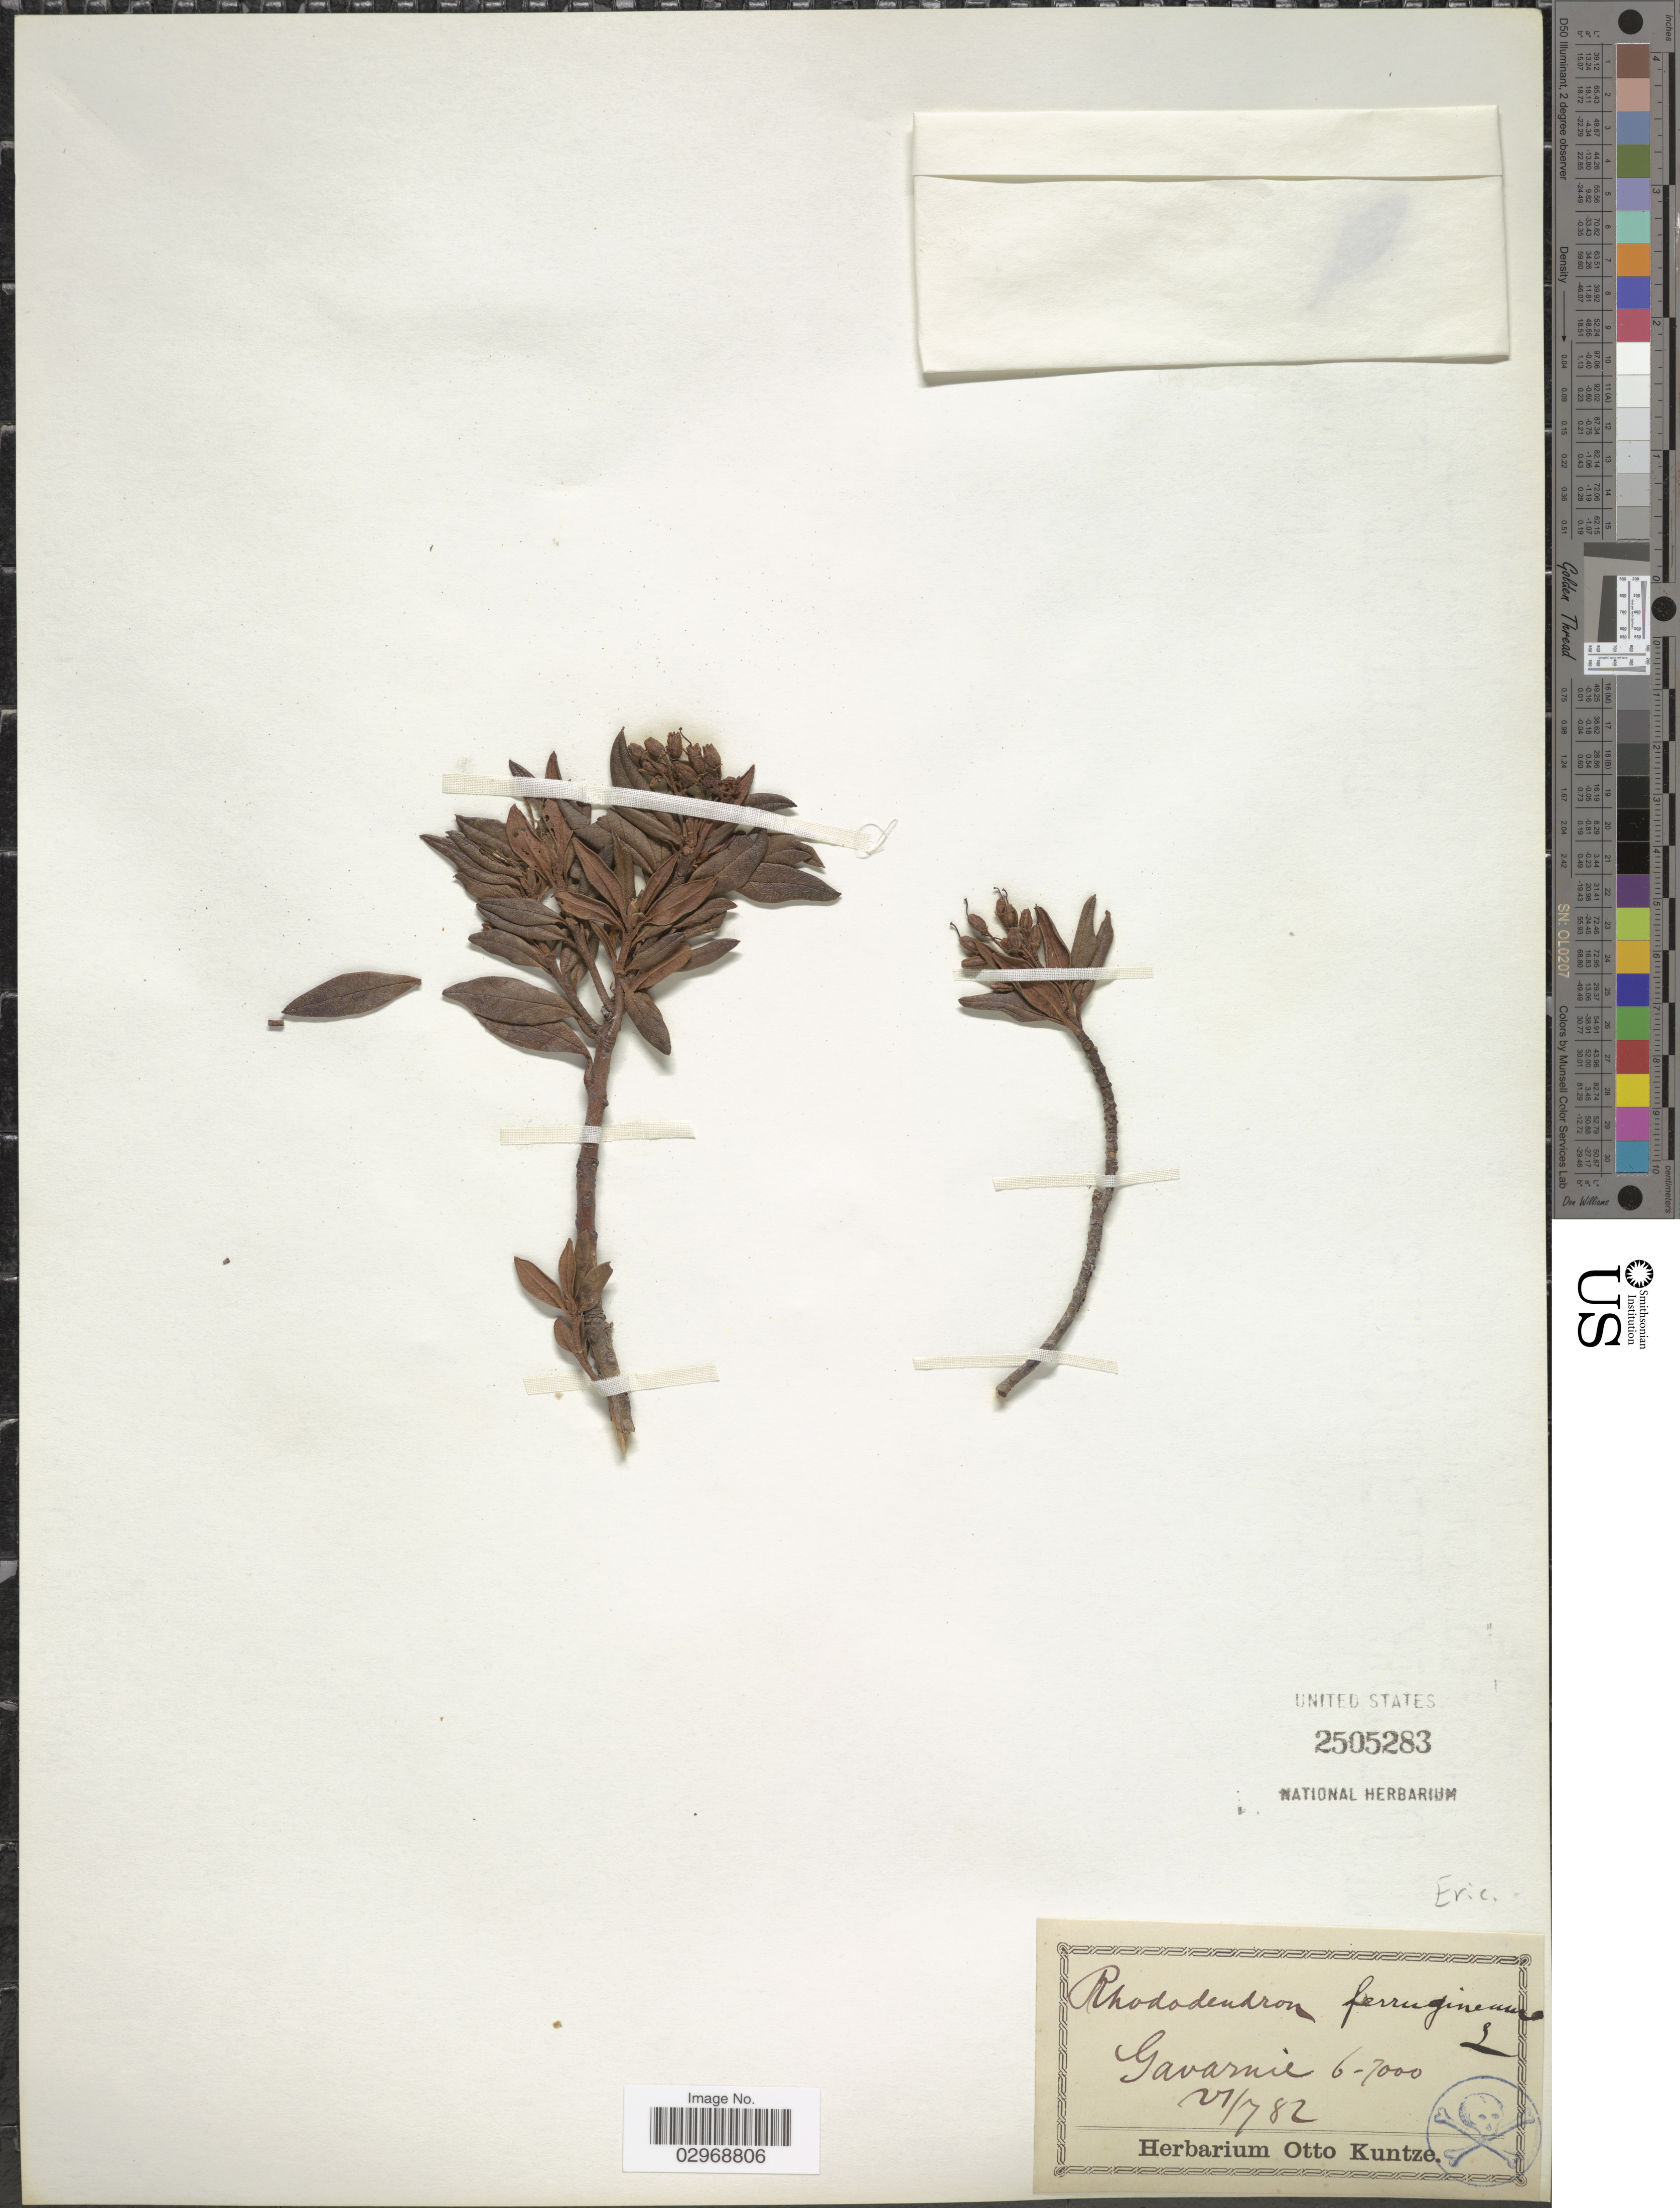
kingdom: Plantae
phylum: Tracheophyta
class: Magnoliopsida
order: Ericales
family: Ericaceae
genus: Rhododendron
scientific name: Rhododendron ferrugineum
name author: L.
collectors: ex herb. Otto Kuntze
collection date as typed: Transcribed d/m/y: 7/6/82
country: France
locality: Gavarnie.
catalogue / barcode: US 2505283